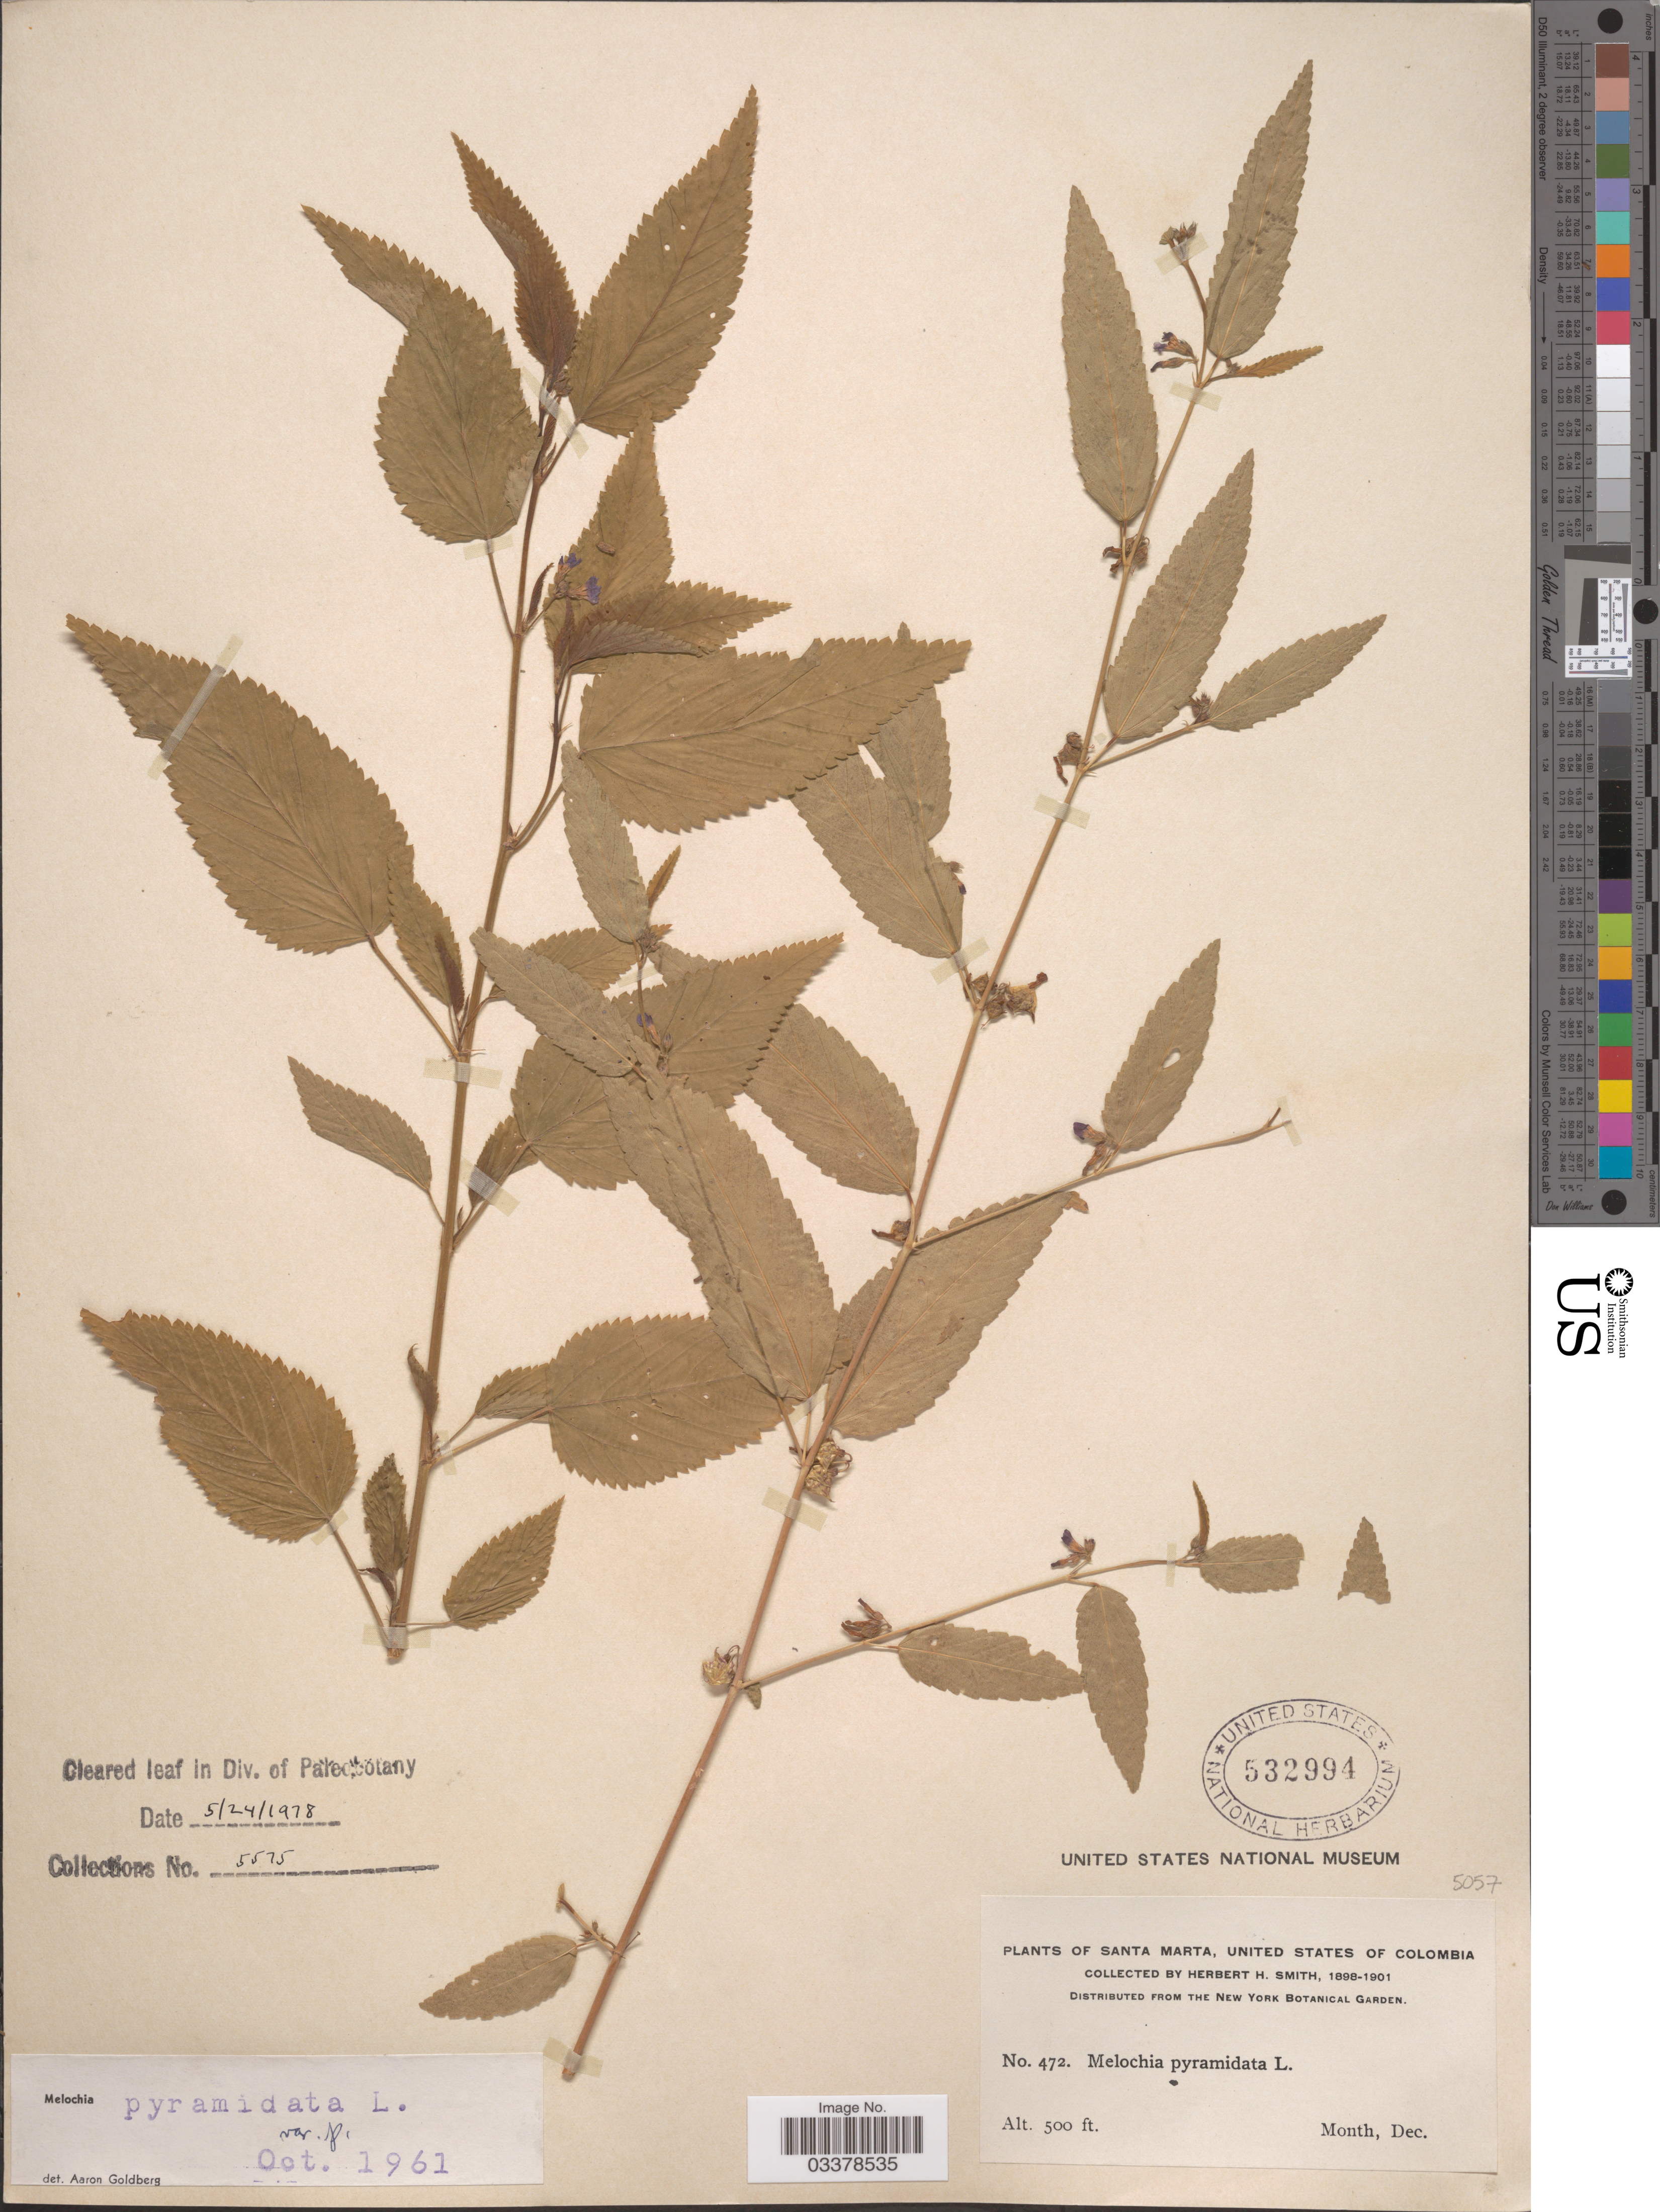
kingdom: Plantae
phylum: Tracheophyta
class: Magnoliopsida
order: Malvales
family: Malvaceae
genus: Melochia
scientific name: Melochia pyramidata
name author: L.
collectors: Herbert H. Smith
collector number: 472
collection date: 1898-12/1901-12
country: Colombia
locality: Santa Marta, United States of Colombia.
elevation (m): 152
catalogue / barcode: US 532994